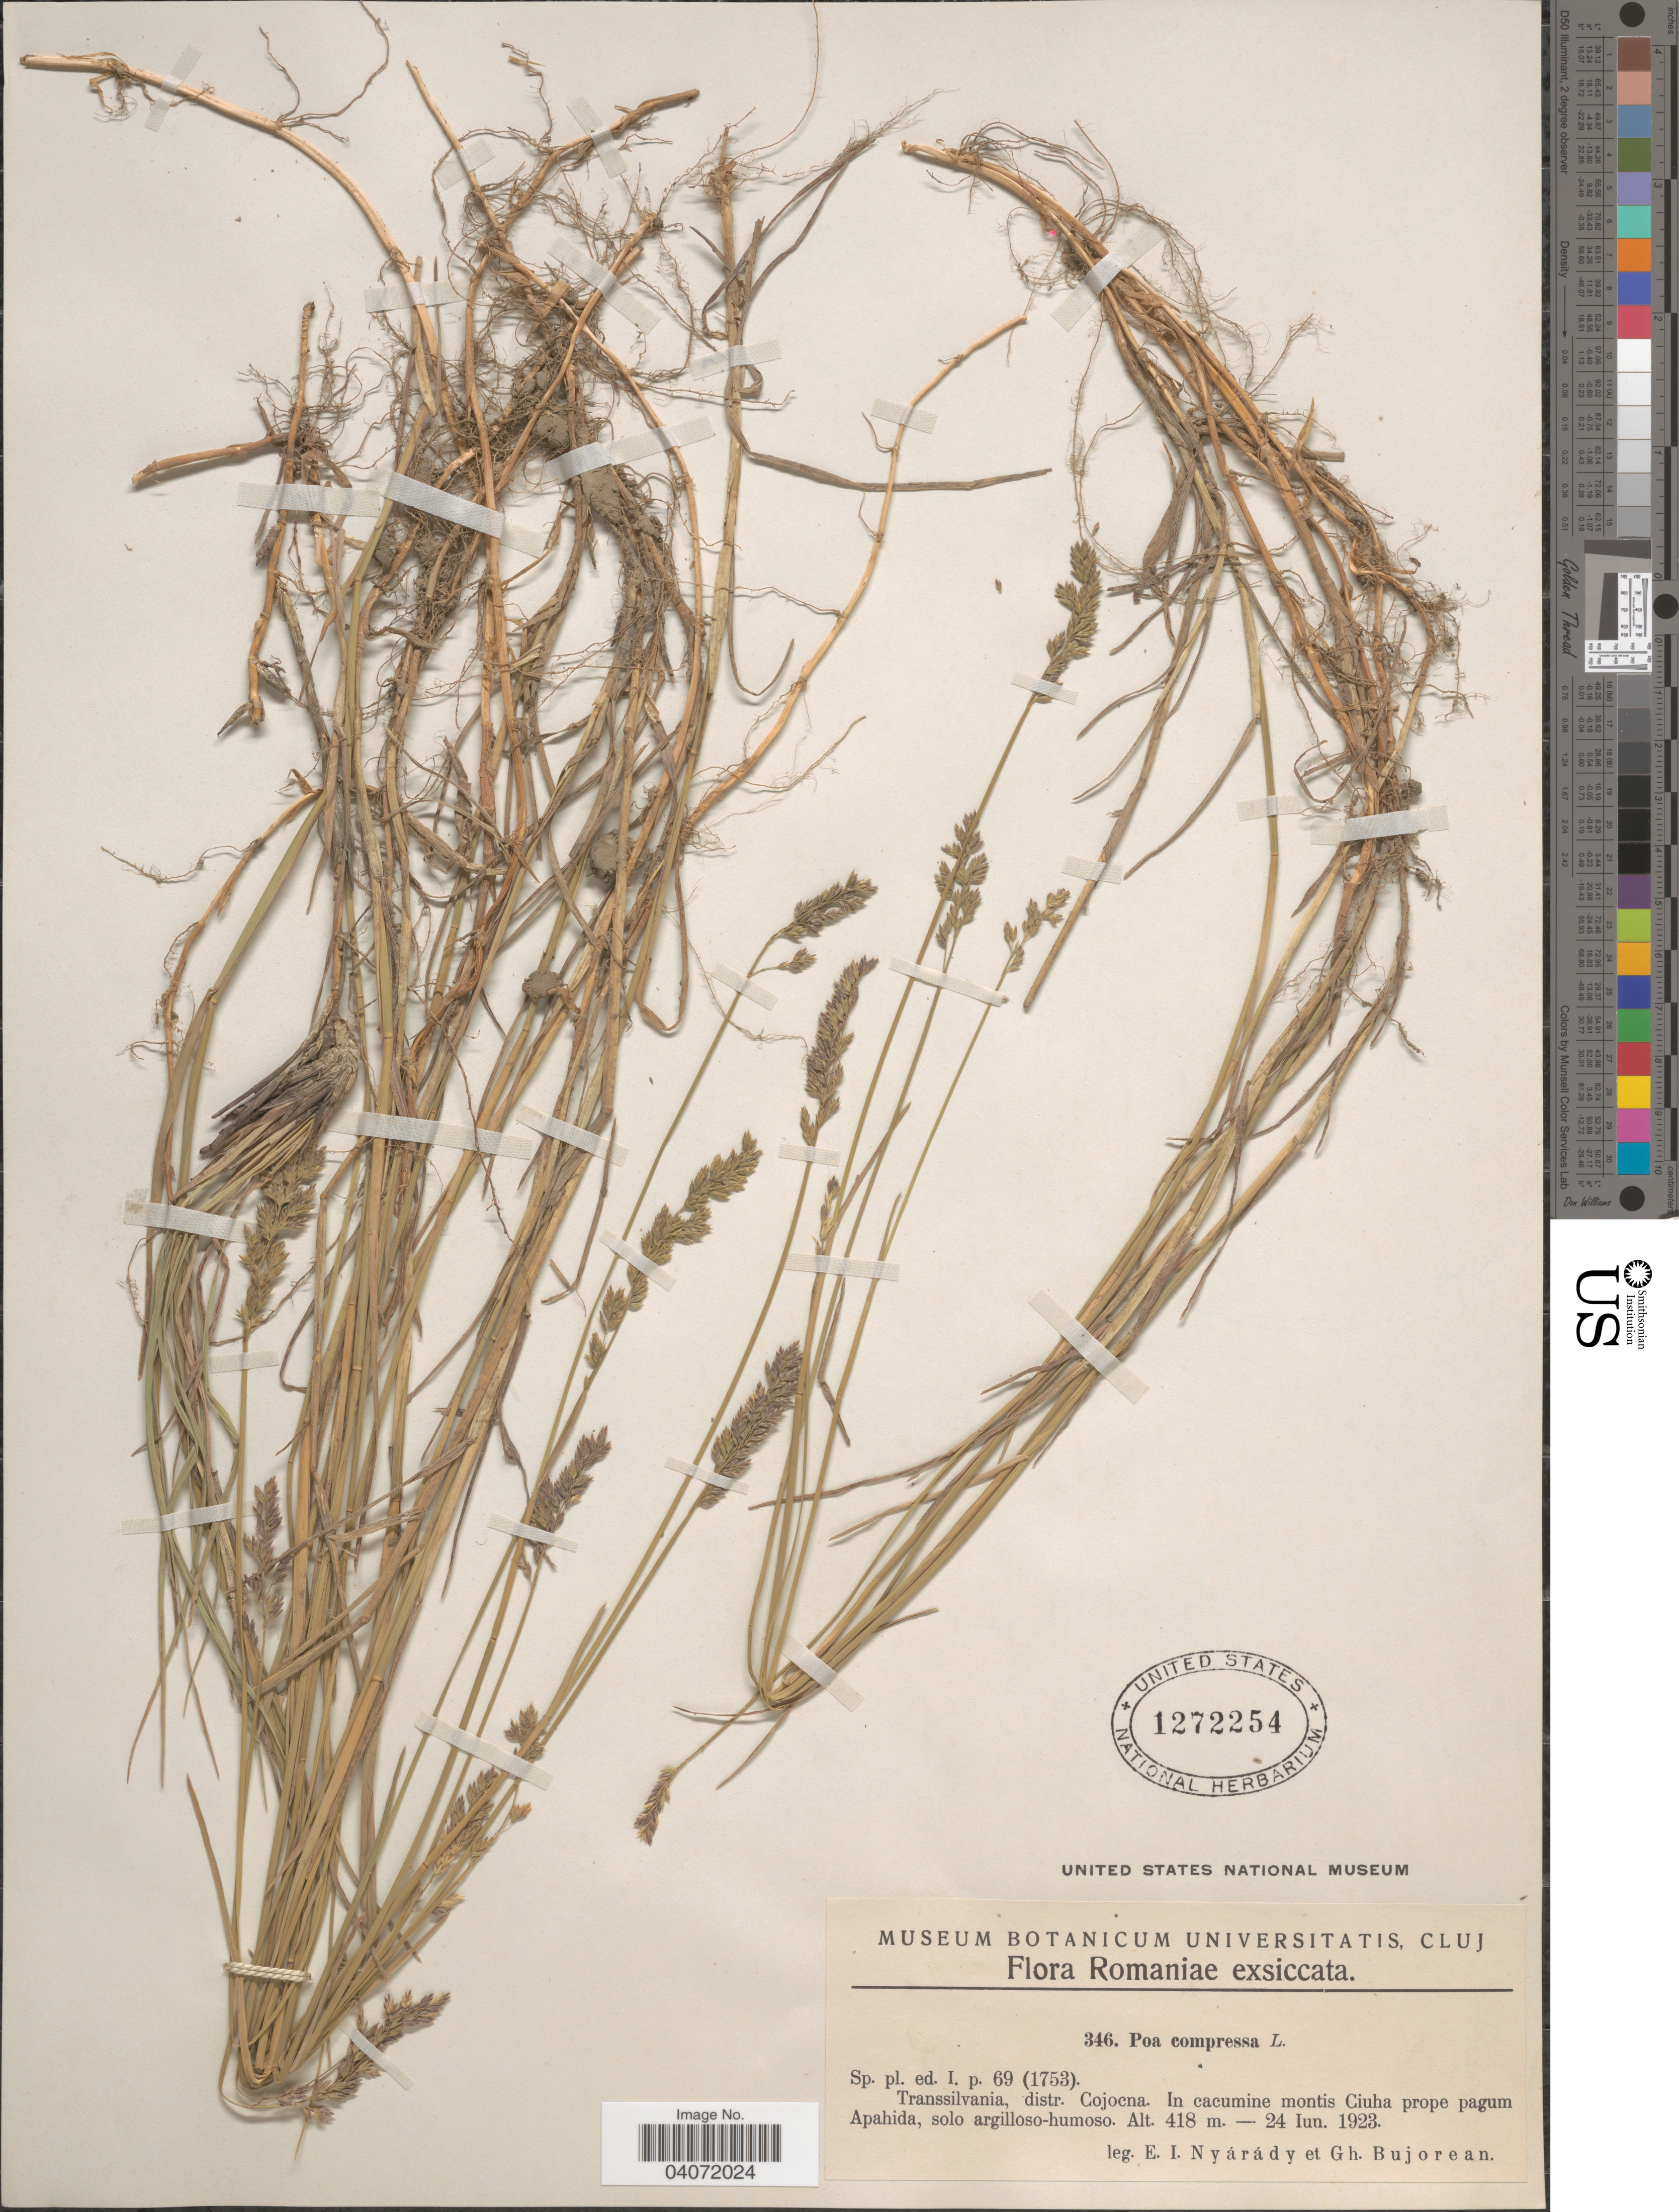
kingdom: Plantae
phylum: Tracheophyta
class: Liliopsida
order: Poales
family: Poaceae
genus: Poa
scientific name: Poa compressa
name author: L.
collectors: E. Nyárády & G. Bujorean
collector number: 346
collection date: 1923-06-24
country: Romania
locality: Transsilvania, distr. Cojocna. In cacumine montis Ciuha prope pagum Apahida, solo argilloso-humoso.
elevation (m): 418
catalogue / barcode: US 1272254